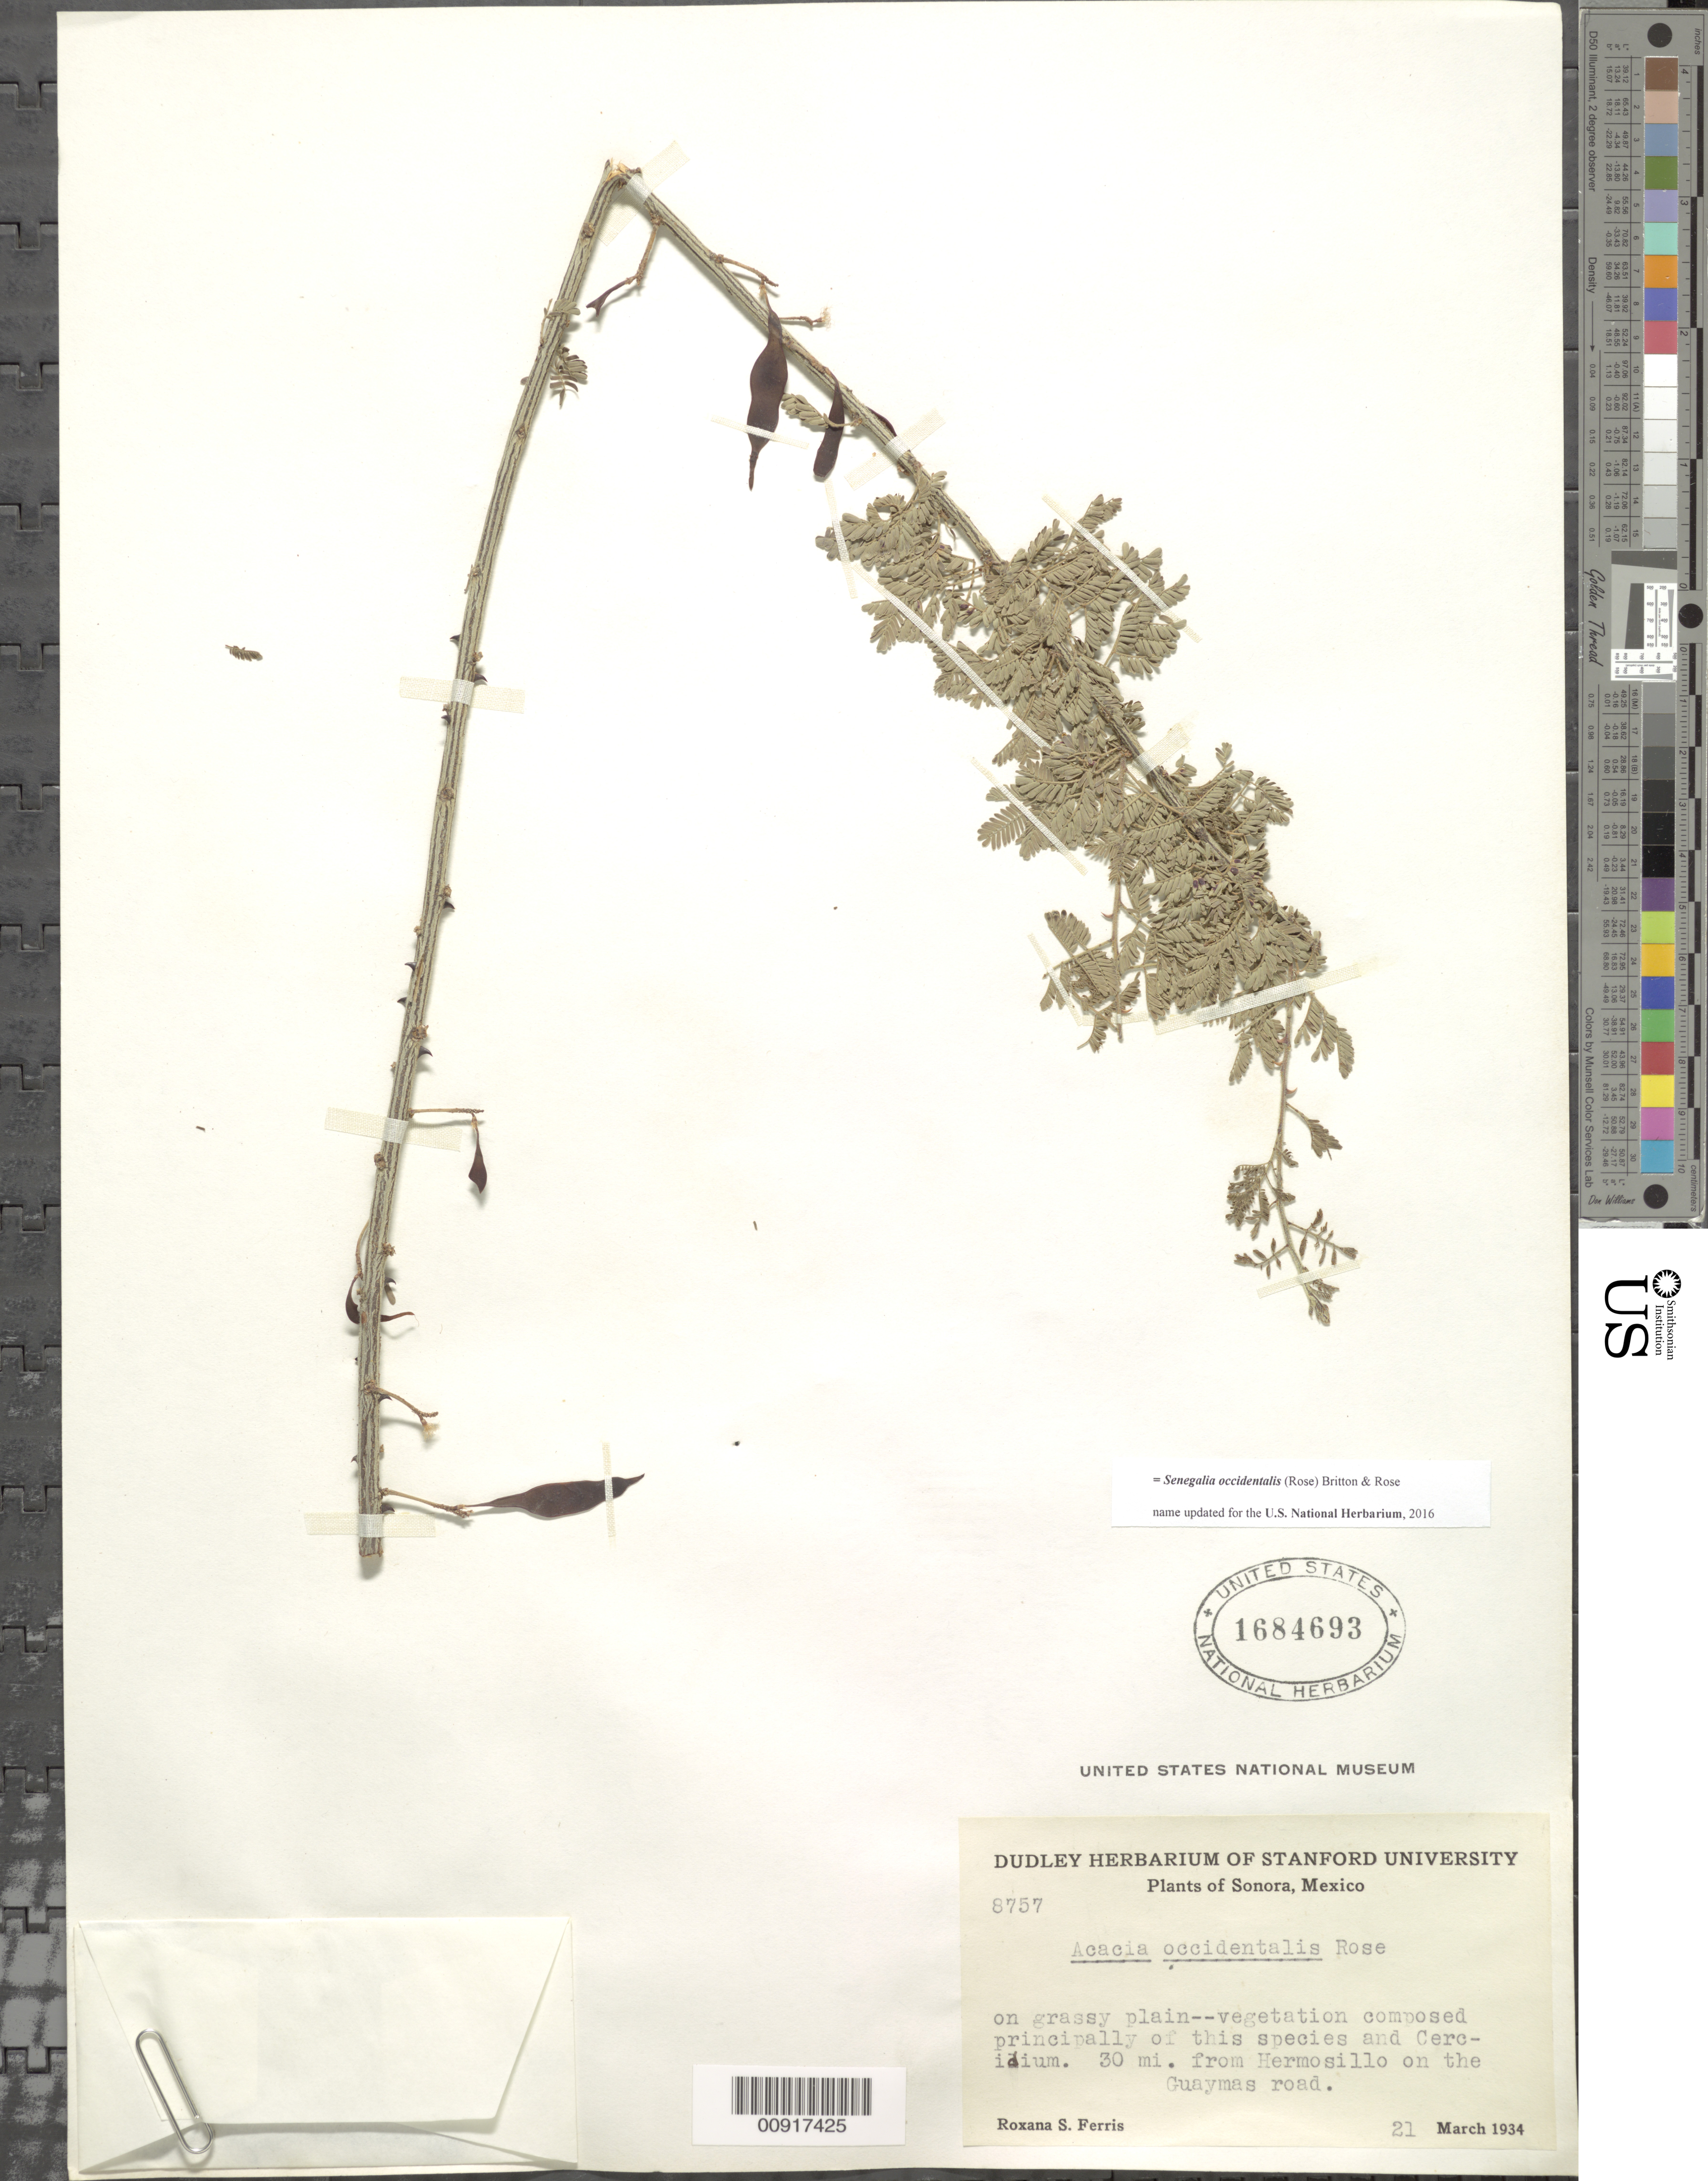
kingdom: Plantae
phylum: Tracheophyta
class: Magnoliopsida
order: Fabales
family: Fabaceae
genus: Senegalia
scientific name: Senegalia occidentalis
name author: (Rose) Britton & Rose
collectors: R. S. Ferris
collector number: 8757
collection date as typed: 21 Mar 1934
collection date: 1934-03-21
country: Mexico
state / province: Sonora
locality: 30 mi. from Hermosillo on the Guaymas road.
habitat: On grassy plain -- vegetation composed principally of this species and Cercidium.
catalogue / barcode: US 1684693